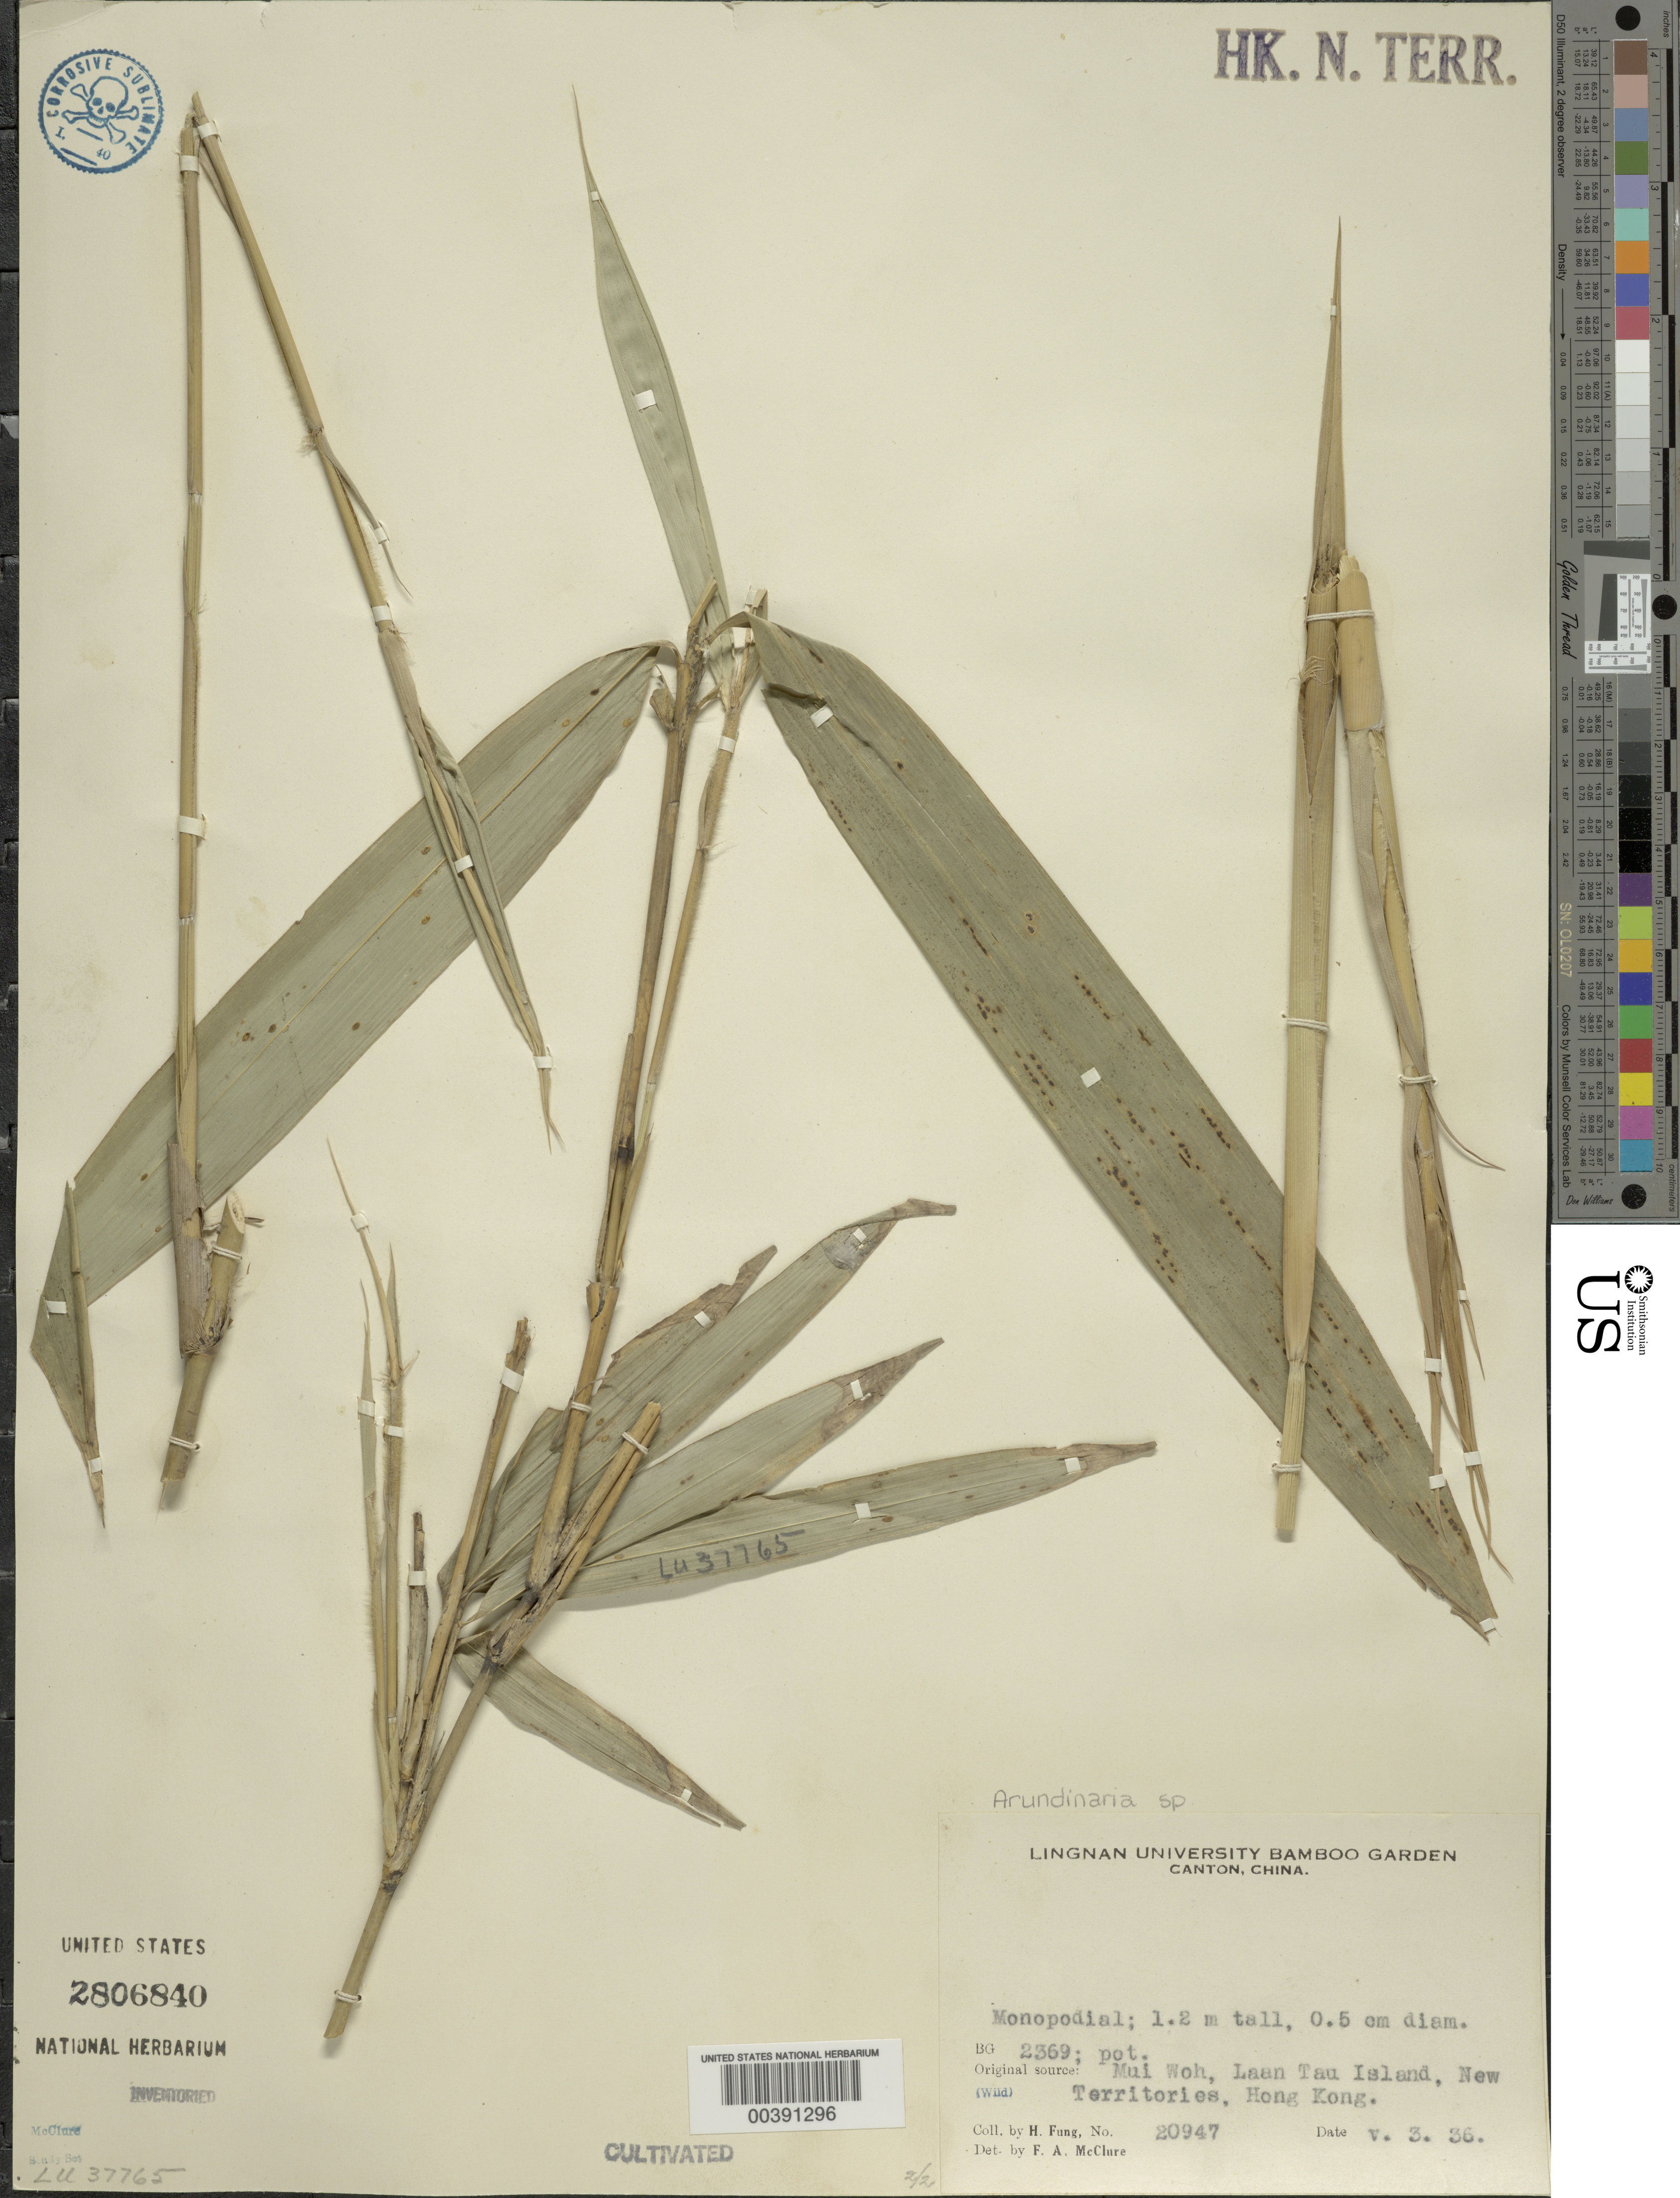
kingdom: Plantae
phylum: Tracheophyta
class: Liliopsida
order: Poales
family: Poaceae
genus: Arundinaria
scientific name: Arundinaria sp.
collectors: H. L. Fung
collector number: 20947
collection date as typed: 03 May 1936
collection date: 1936-05-03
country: China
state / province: Guangdong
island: Honam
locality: Lingnan Univ. Bamboo Garden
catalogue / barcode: US 2806840